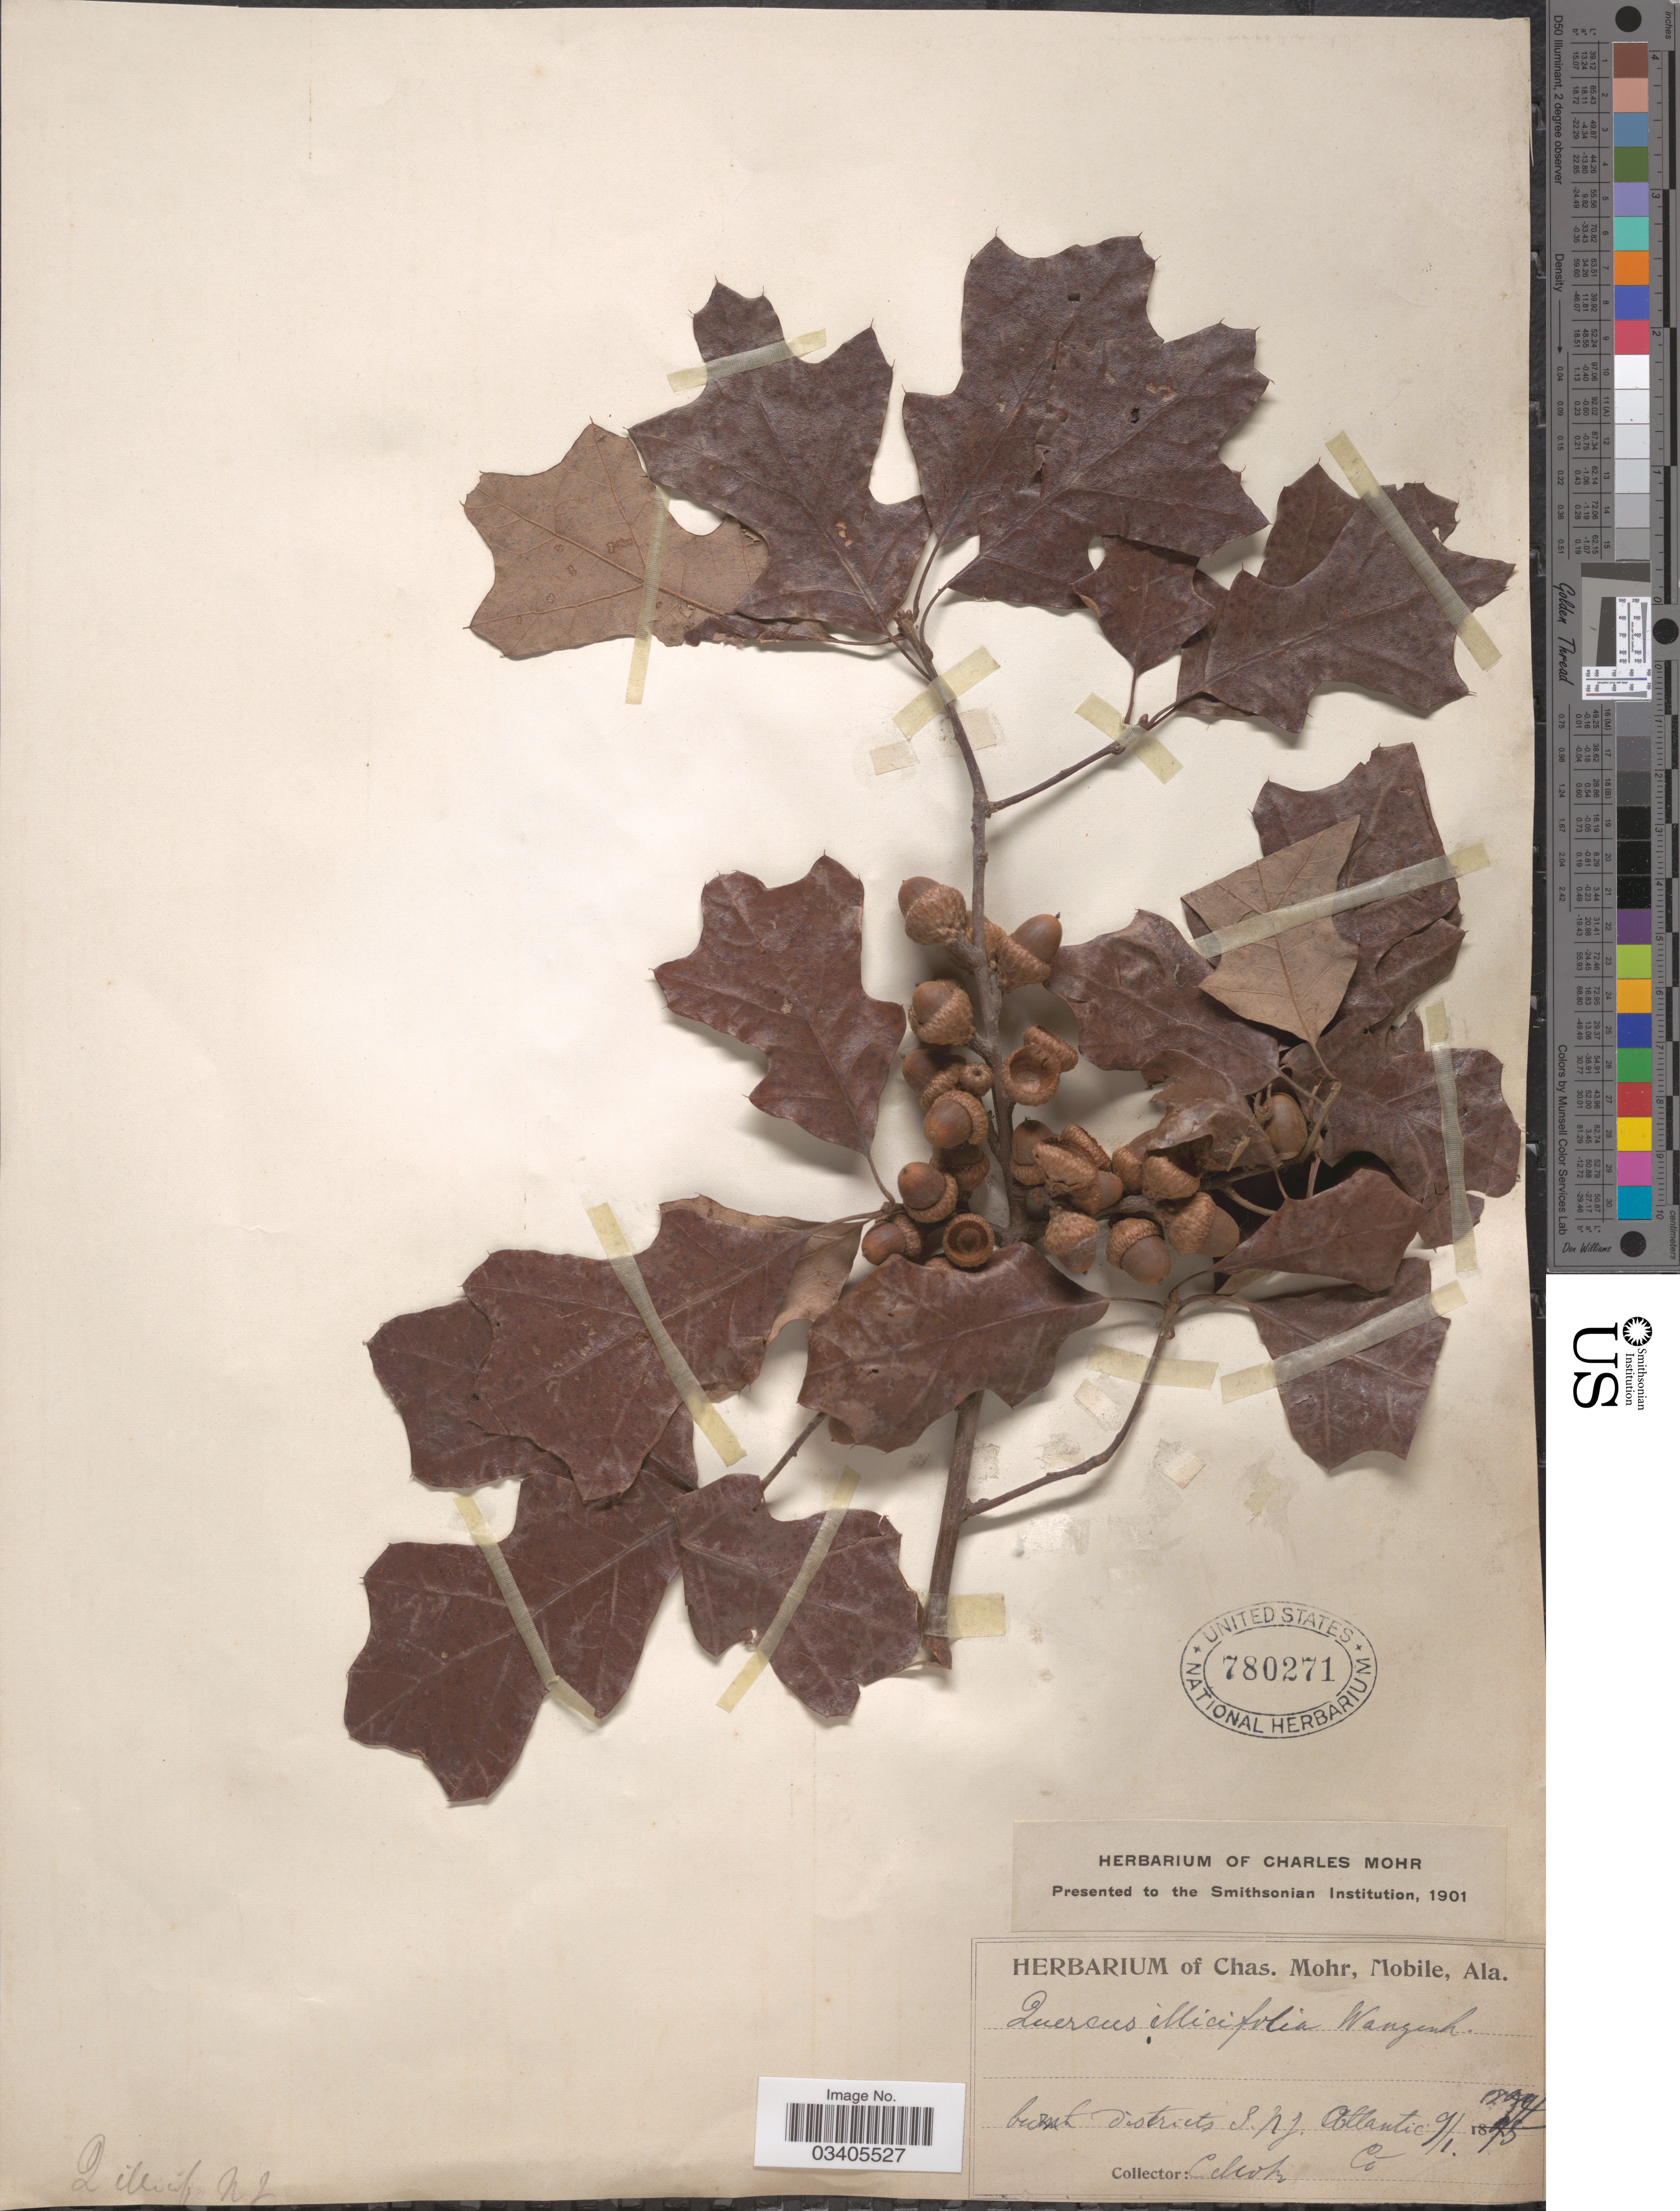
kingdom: Plantae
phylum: Tracheophyta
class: Magnoliopsida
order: Fagales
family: Fagaceae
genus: Quercus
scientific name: Quercus ilicifolia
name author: Wangenh.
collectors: Mohr, C. T. (herbarium)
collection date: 1894-09-01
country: United States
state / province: New Jersey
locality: Burnt districts S. N J Atlantic Co.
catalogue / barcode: US 780271